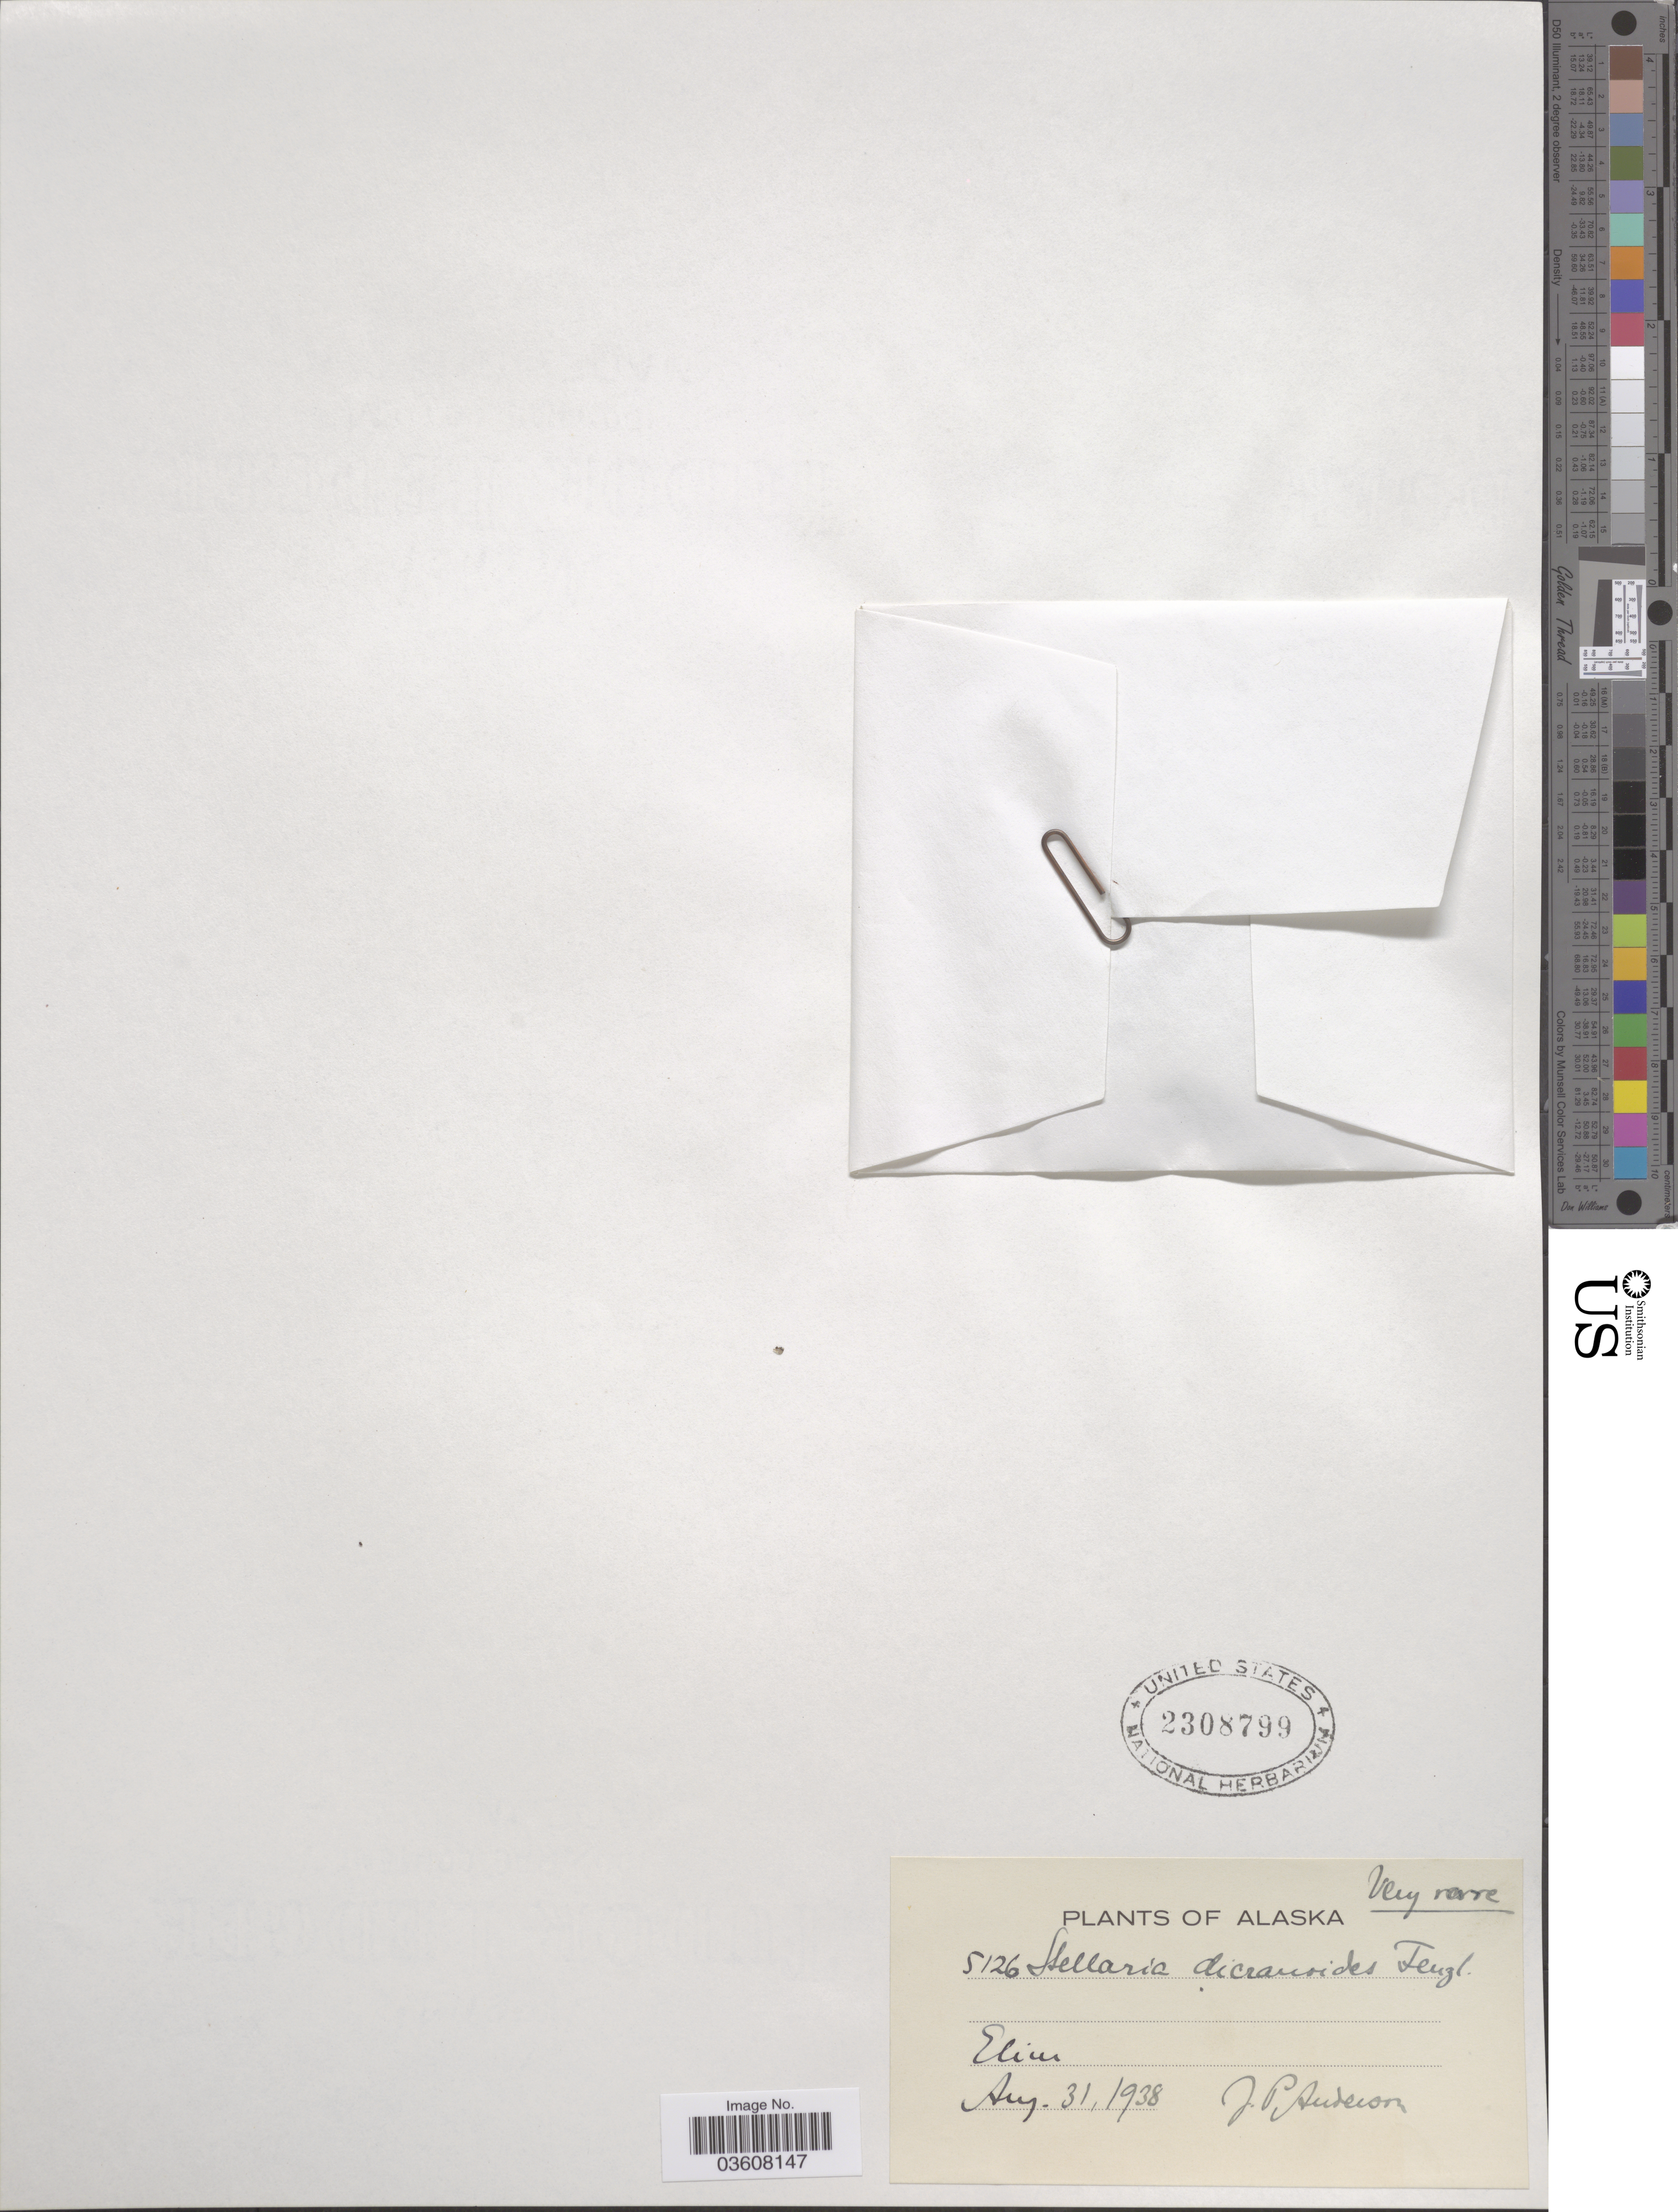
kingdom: Plantae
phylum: Tracheophyta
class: Magnoliopsida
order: Caryophyllales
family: Caryophyllaceae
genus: Stellaria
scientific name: Stellaria dicranoides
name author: (Cham. & Schltdl.) Fenzl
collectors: J. P. Anderson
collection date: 1938-08-31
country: United States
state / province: Alaska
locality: Elim.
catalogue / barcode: US 2308799